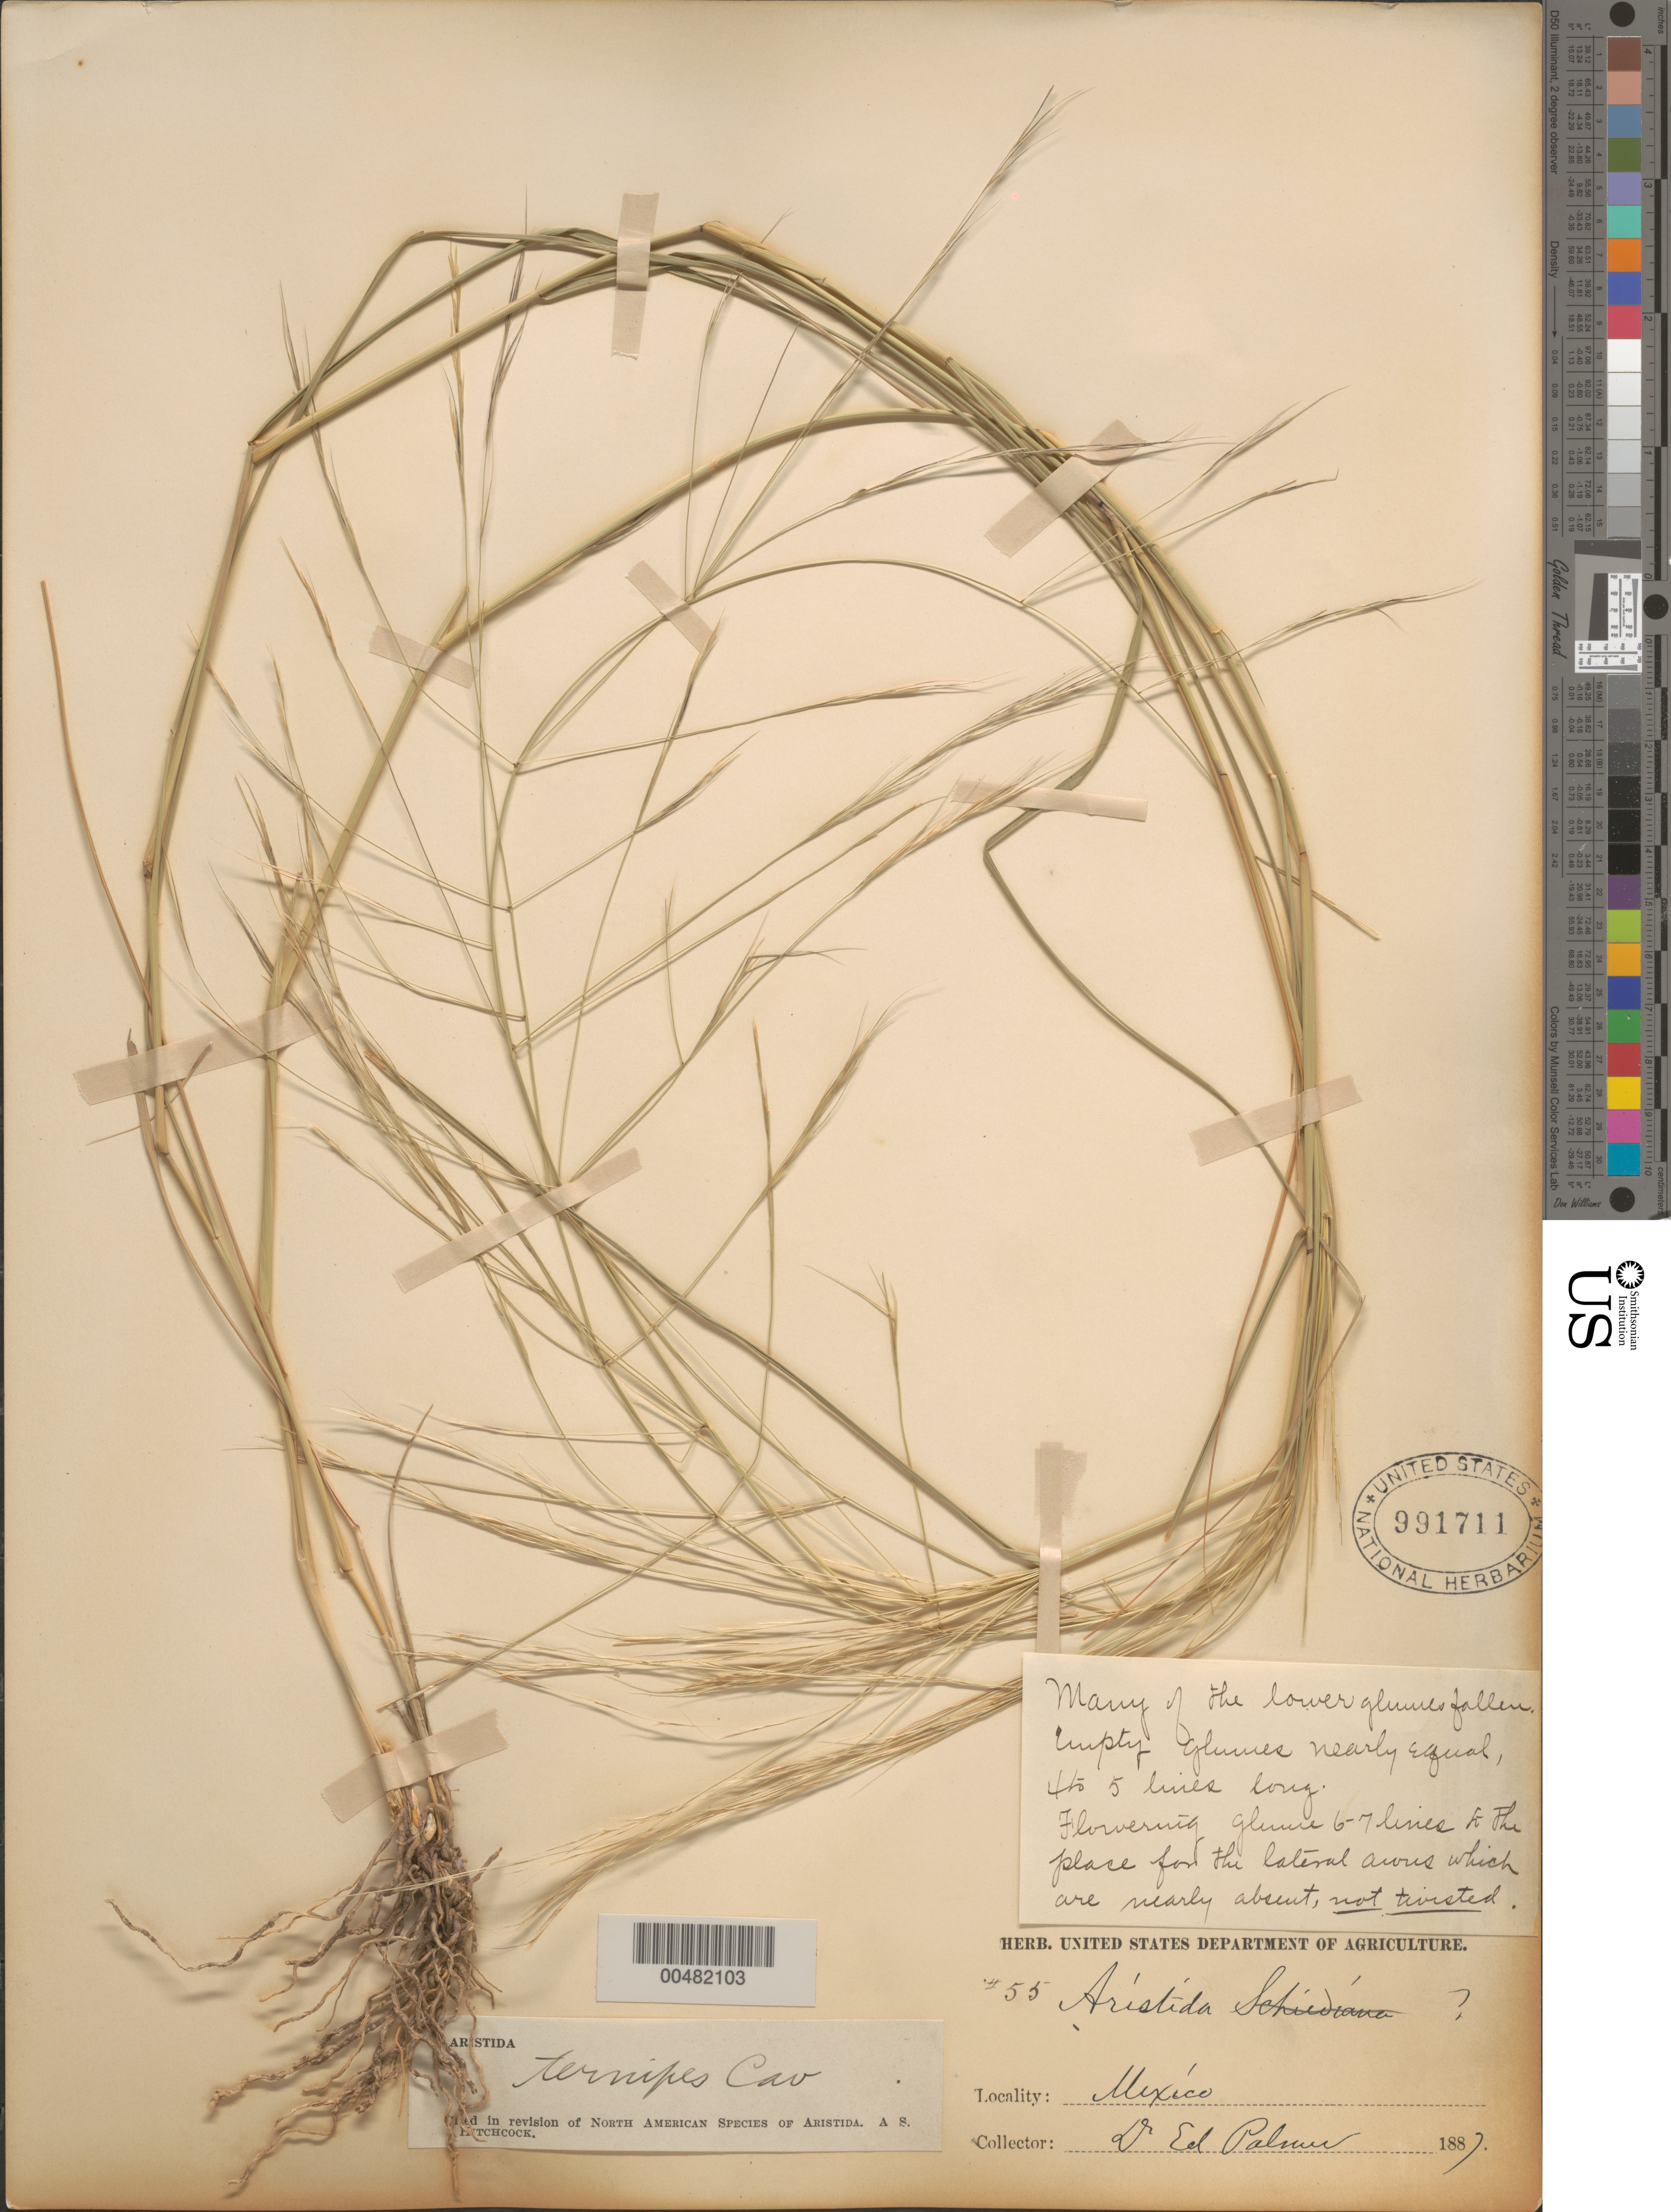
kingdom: Plantae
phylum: Tracheophyta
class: Liliopsida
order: Poales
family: Poaceae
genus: Aristida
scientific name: Aristida ternipes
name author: Cav.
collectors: E. Palmer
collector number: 55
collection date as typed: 1887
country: Mexico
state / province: Durango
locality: San Ramon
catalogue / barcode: US 991711